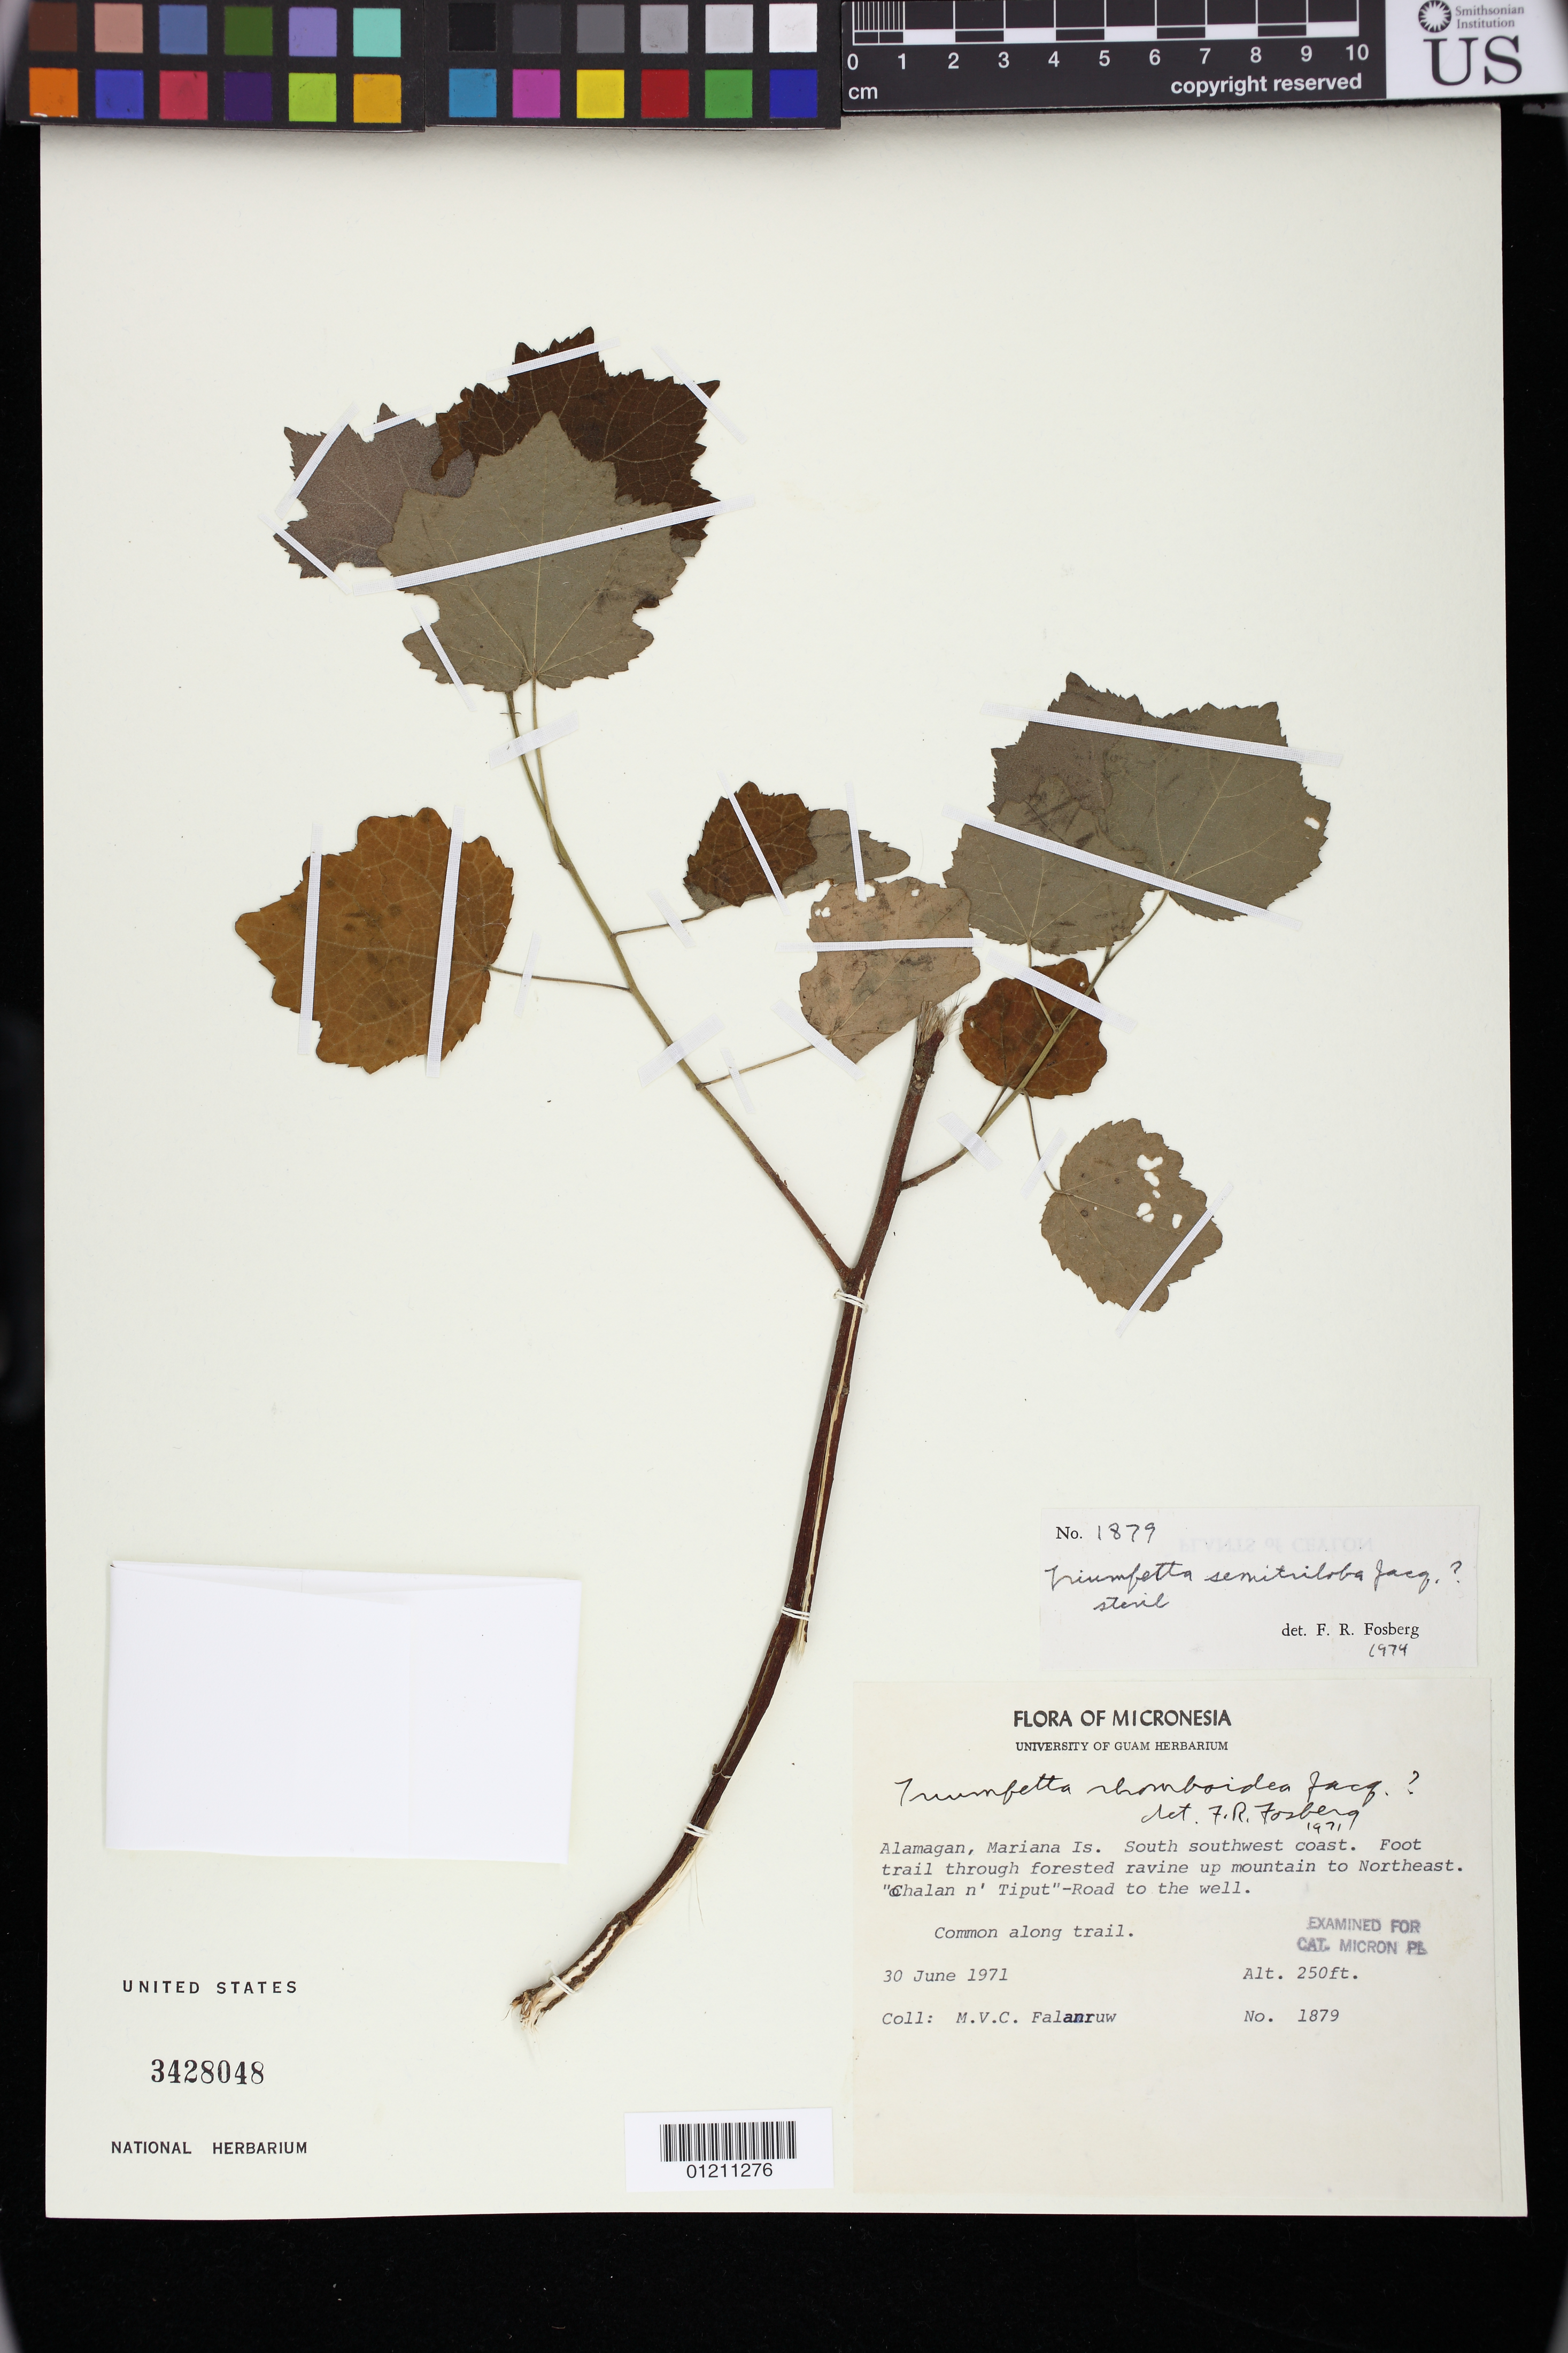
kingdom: Plantae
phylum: Tracheophyta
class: Magnoliopsida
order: Malvales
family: Malvaceae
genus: Triumfetta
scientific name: Triumfetta rhomboidea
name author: Jacq.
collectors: M. V. Falanruw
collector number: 1879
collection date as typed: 30 Jun 1971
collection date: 1971-06-30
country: Northern Mariana Islands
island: Alamagan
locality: Micronesia: Alamagan, Mariana Is. South southwest coast. Foot trail through forested ravine up mountain to Northeast. "Chalan n' Tiput"-Road to the well.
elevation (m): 76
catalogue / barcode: US 3428048